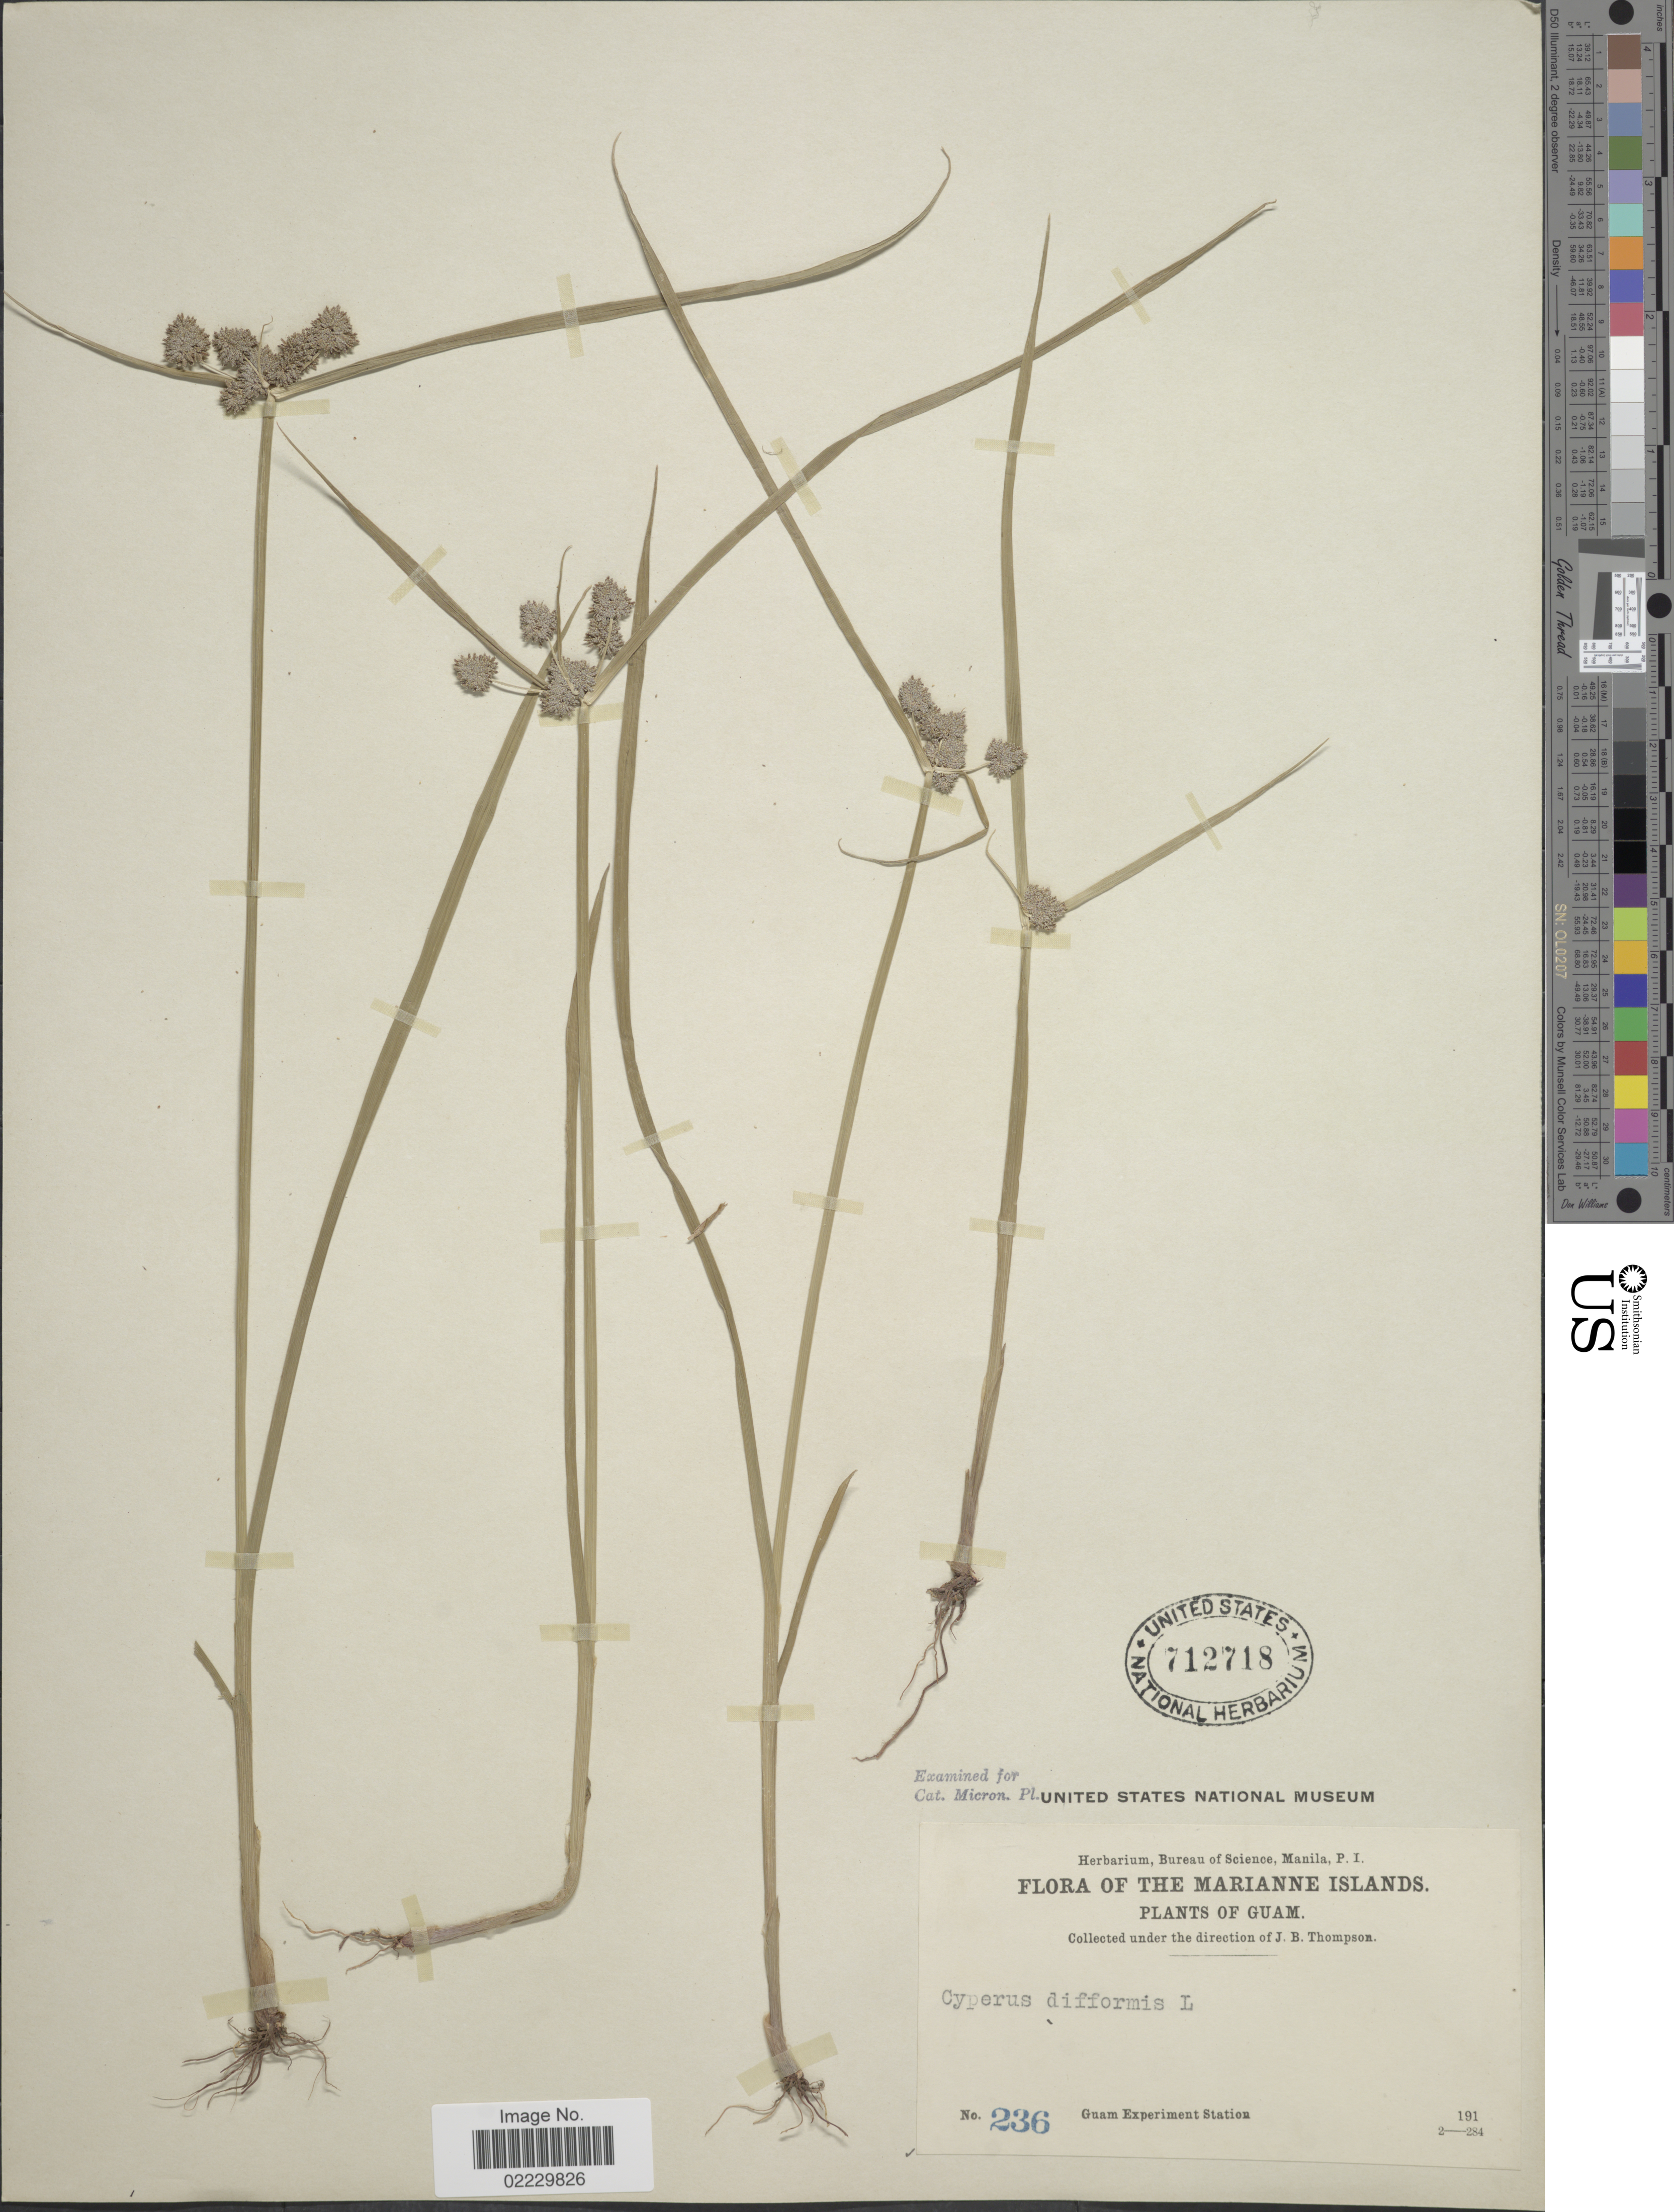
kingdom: Plantae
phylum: Tracheophyta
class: Liliopsida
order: Poales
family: Cyperaceae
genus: Cyperus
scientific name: Cyperus difformis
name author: L.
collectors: Guam Exp. Sta.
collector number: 236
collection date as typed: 191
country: Guam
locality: Marianne Islands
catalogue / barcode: US 712718